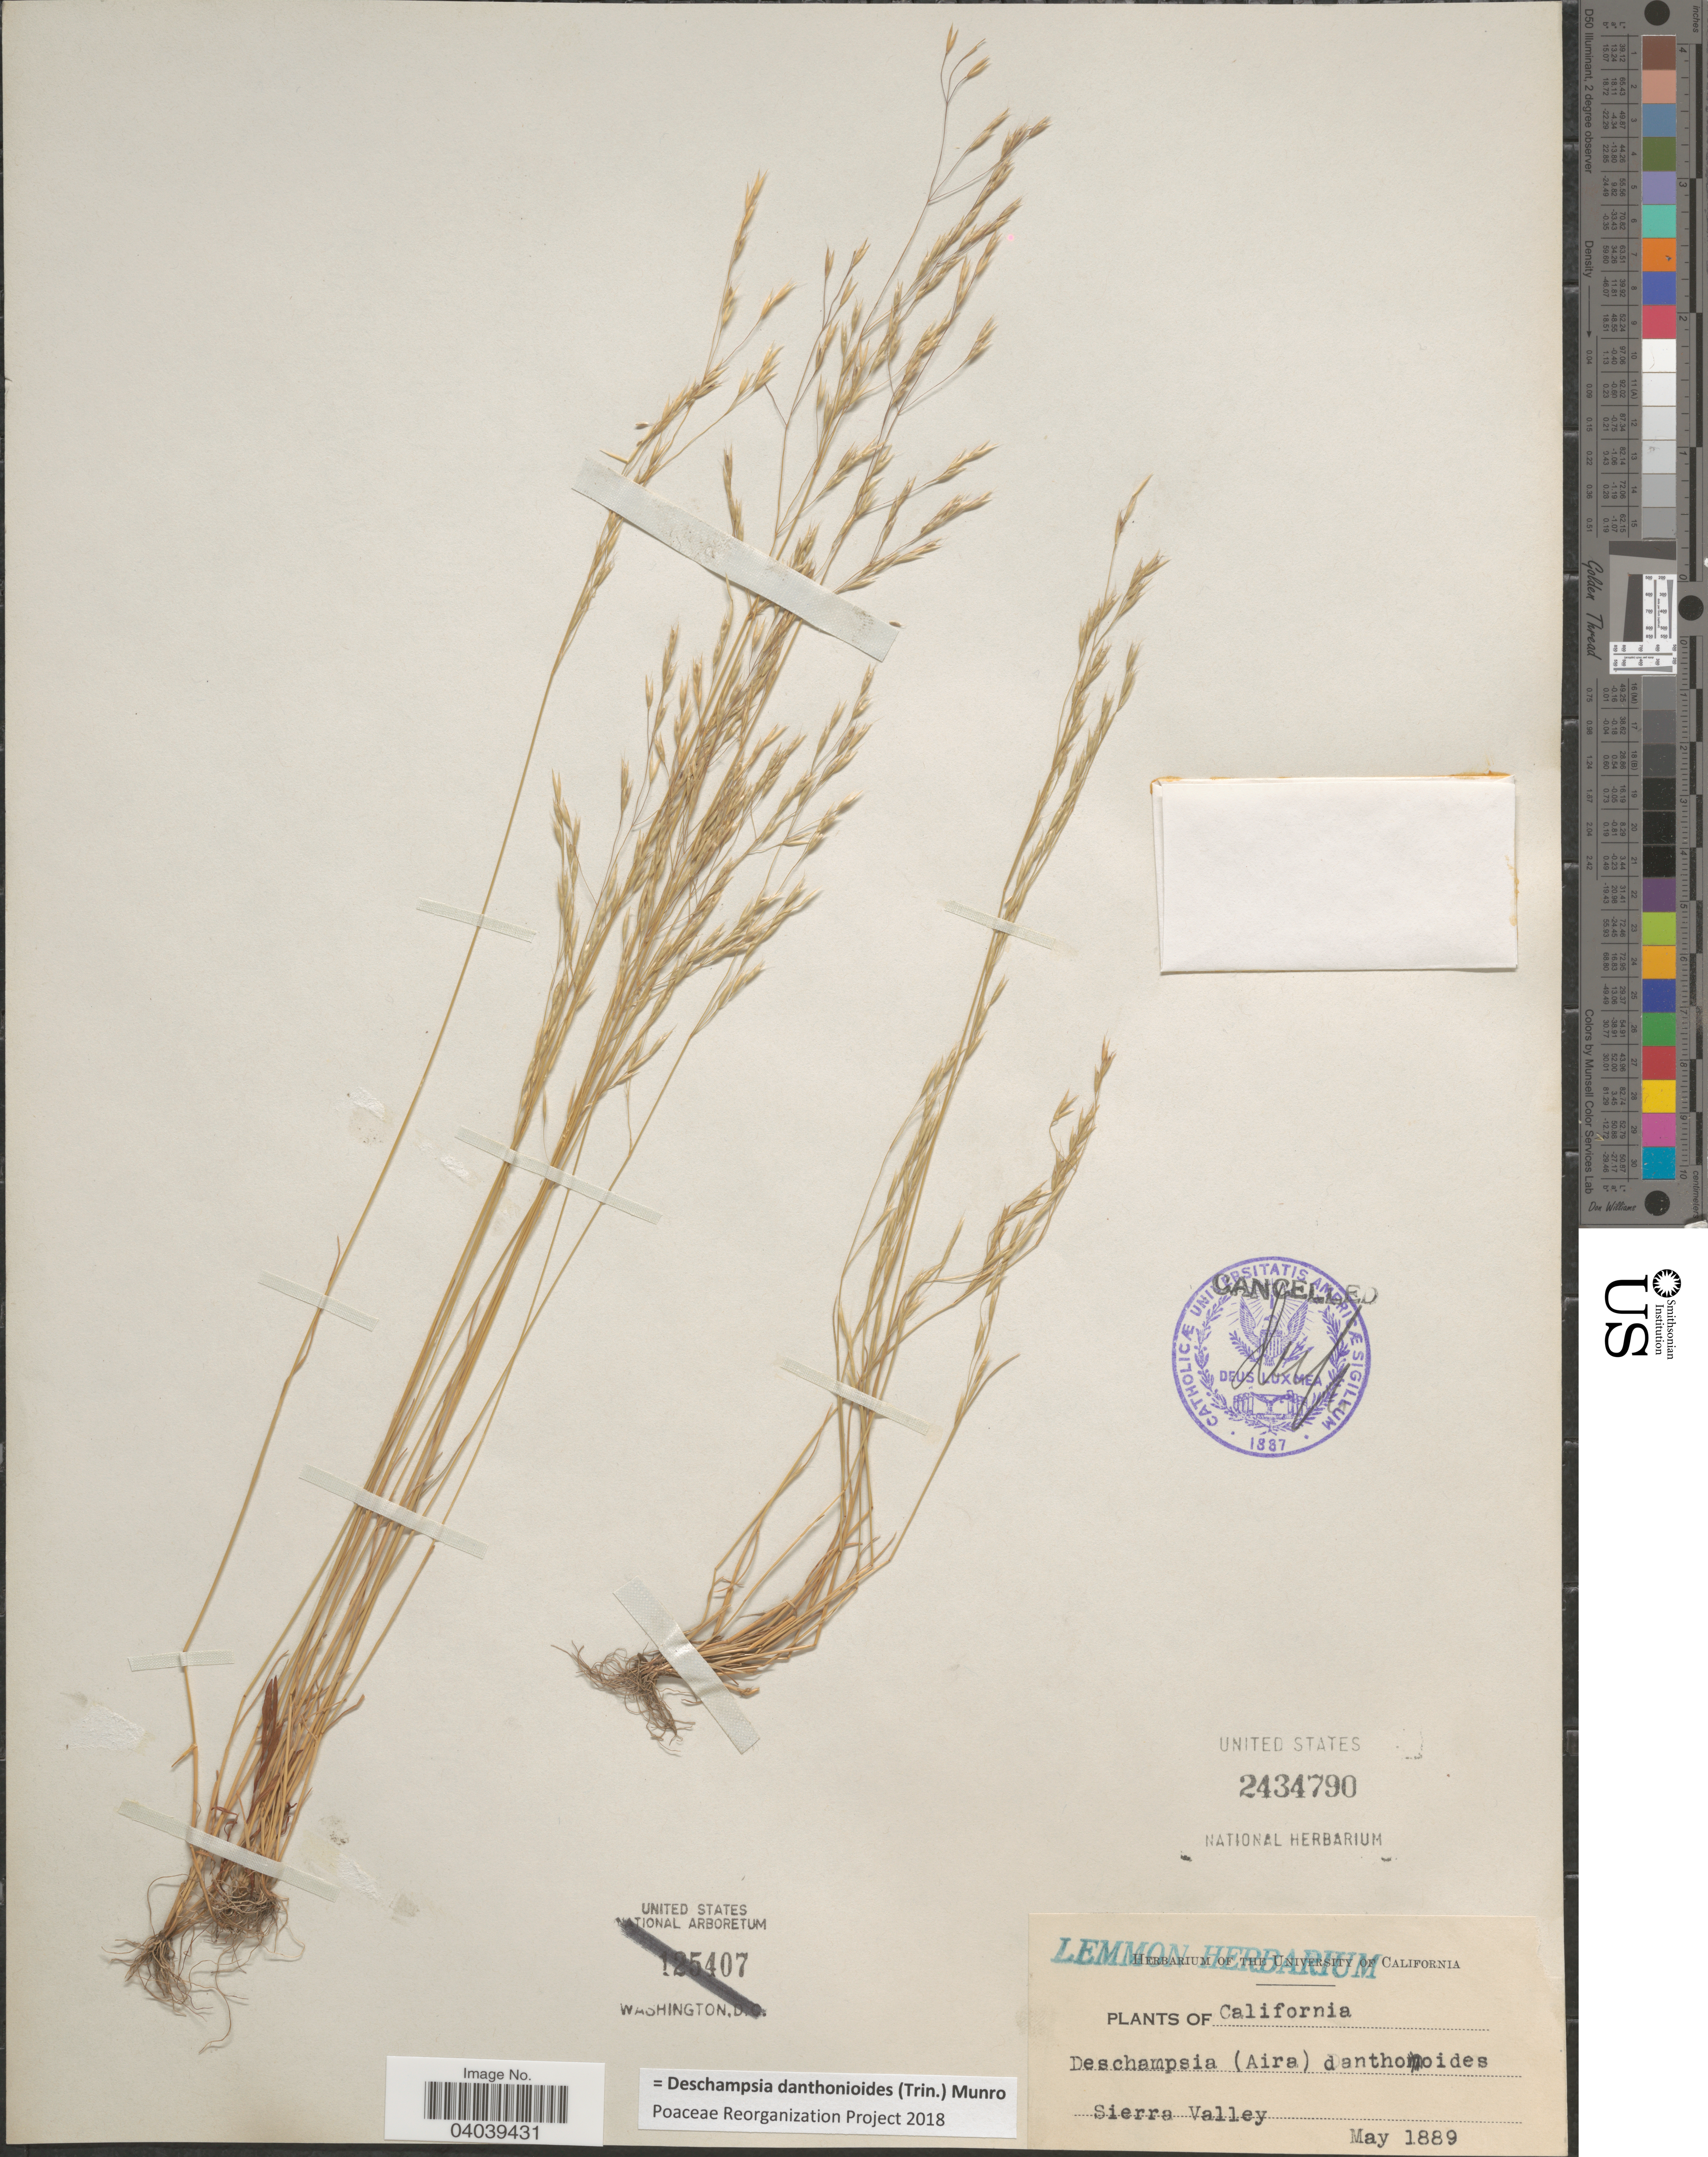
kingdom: Plantae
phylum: Tracheophyta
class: Liliopsida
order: Poales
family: Poaceae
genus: Deschampsia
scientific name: Deschampsia danthonioides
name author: (Trin.) Munro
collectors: ex herb. Lemmon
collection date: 1889-05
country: United States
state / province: California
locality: Sierra Valley.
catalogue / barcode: US 2434790